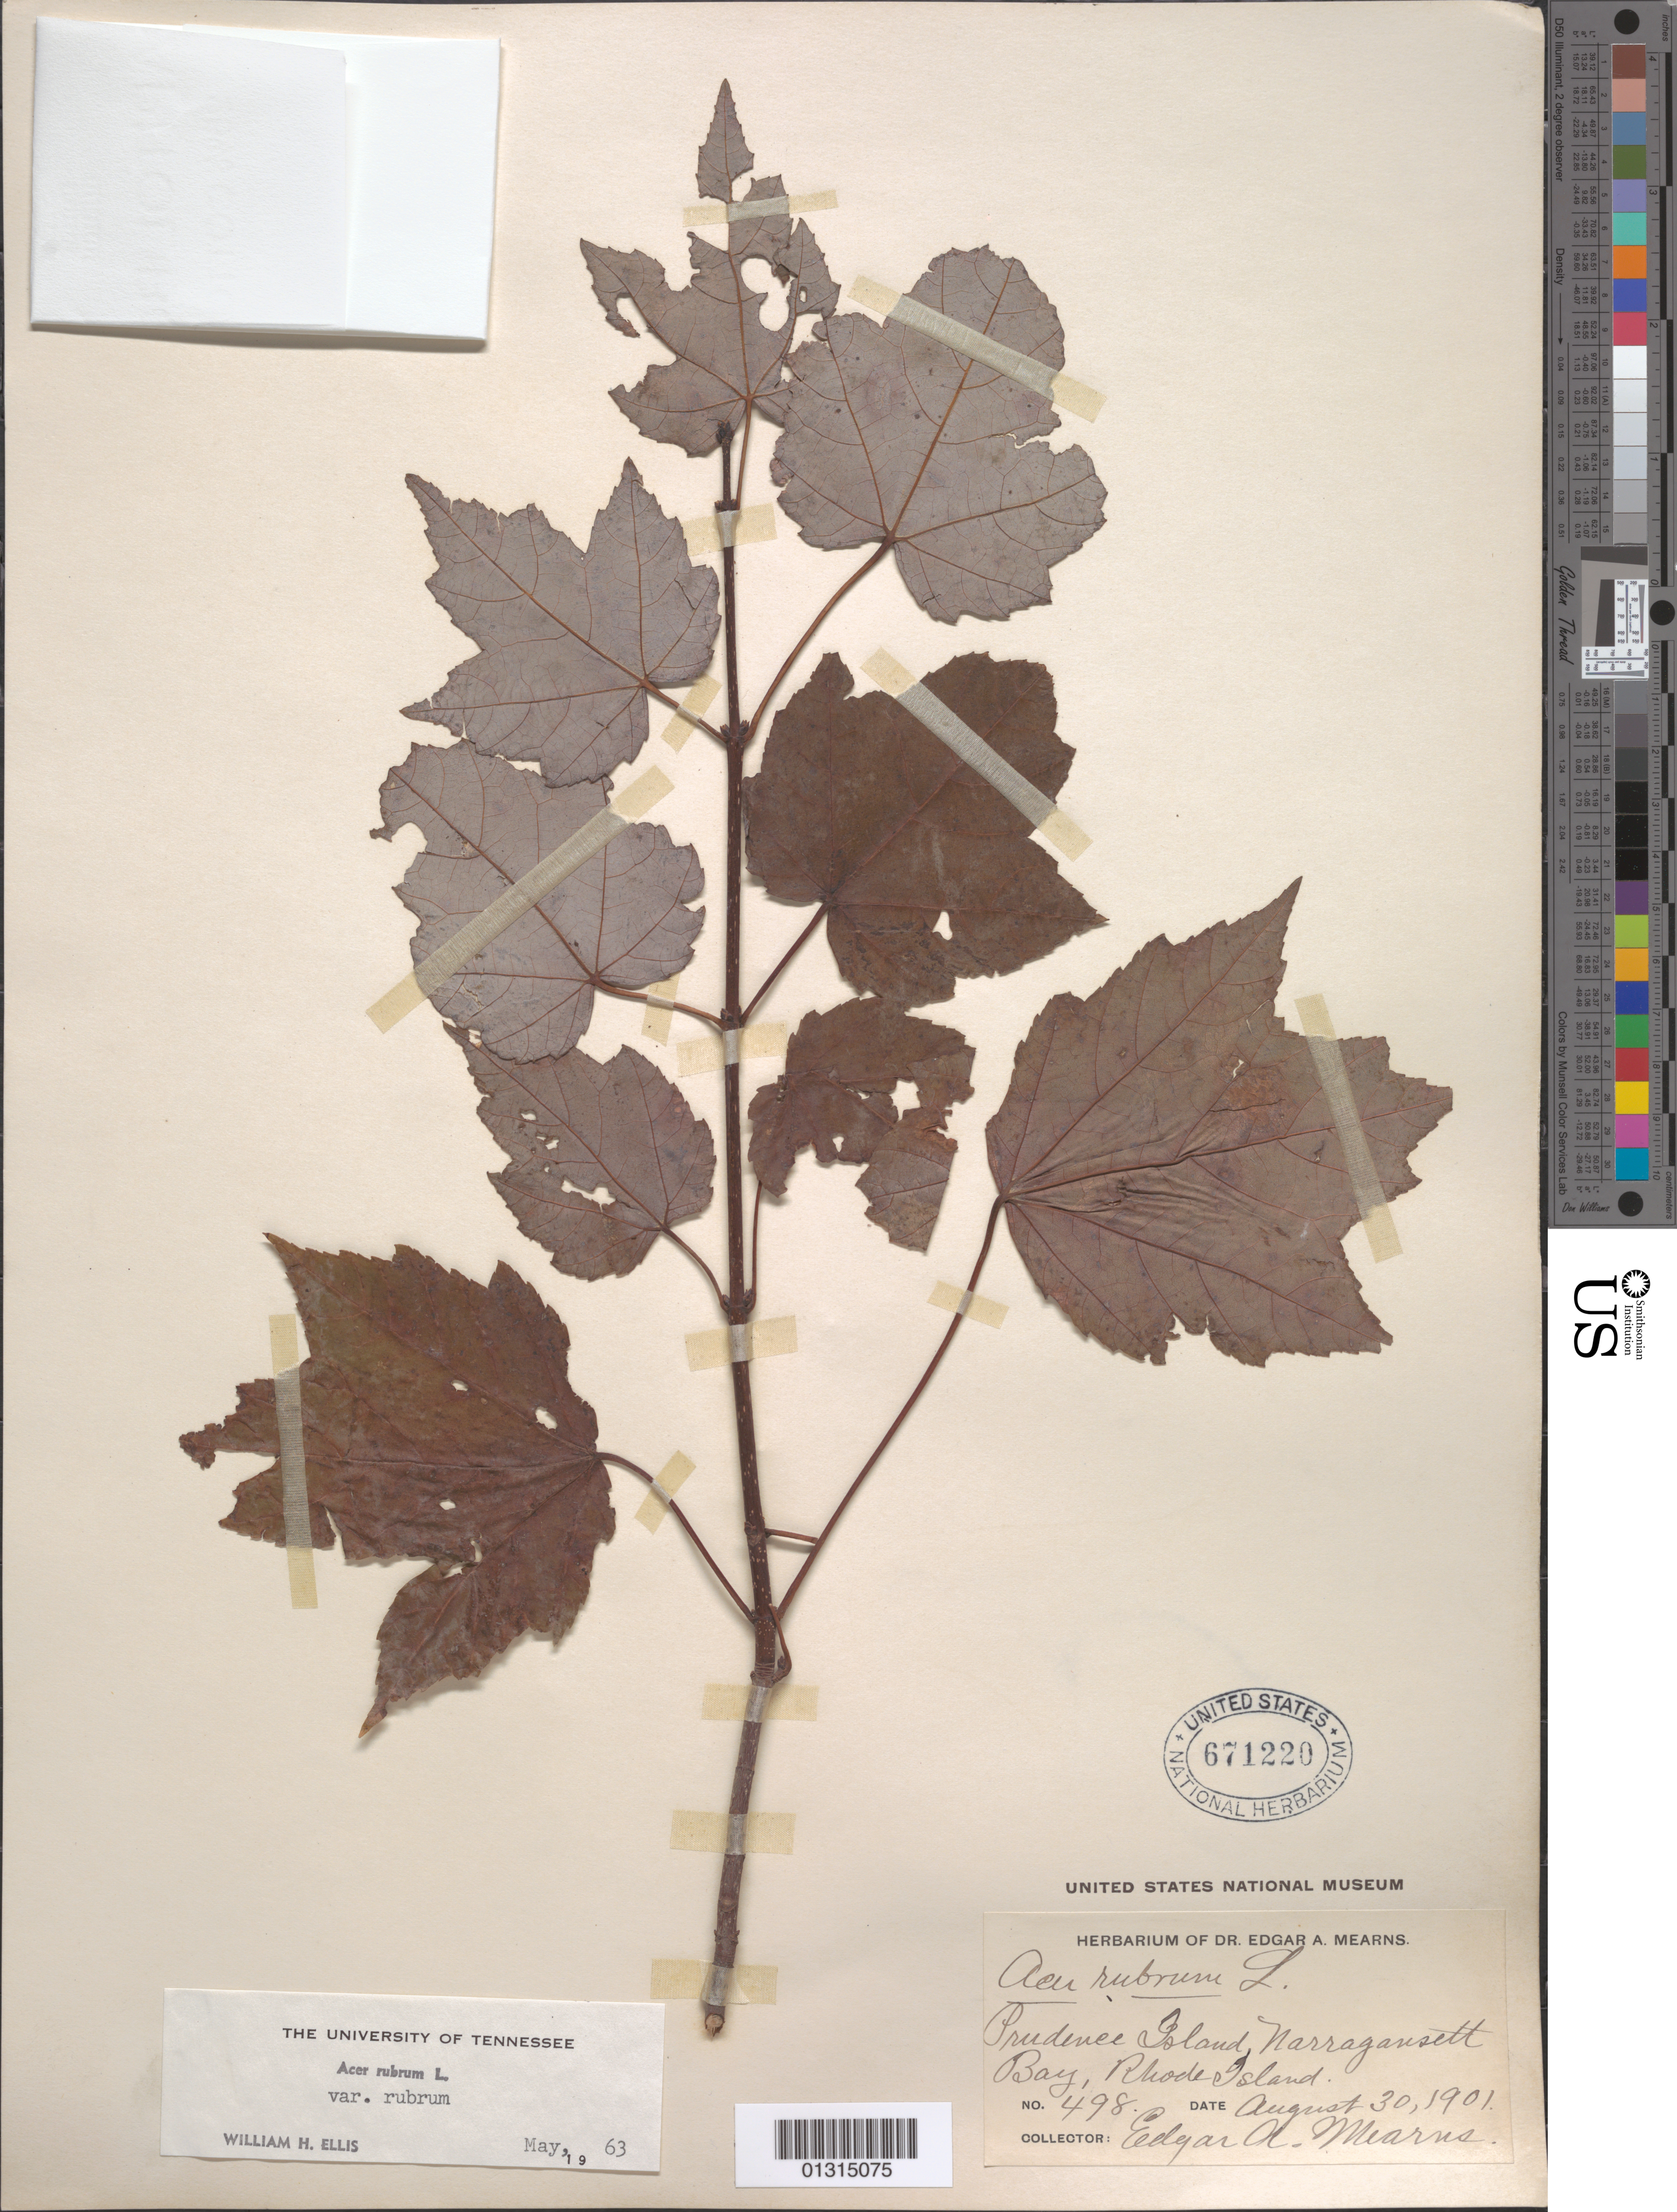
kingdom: Plantae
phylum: Tracheophyta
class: Magnoliopsida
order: Sapindales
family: Sapindaceae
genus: Acer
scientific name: Acer rubrum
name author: L.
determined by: Ellis, W. H.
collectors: E. A. Mearns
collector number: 498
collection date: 1901-08-30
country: United States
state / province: Rhode Island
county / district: Newport County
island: Prudence Island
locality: Prudence Island, Narragansett Bay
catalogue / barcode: US 671220